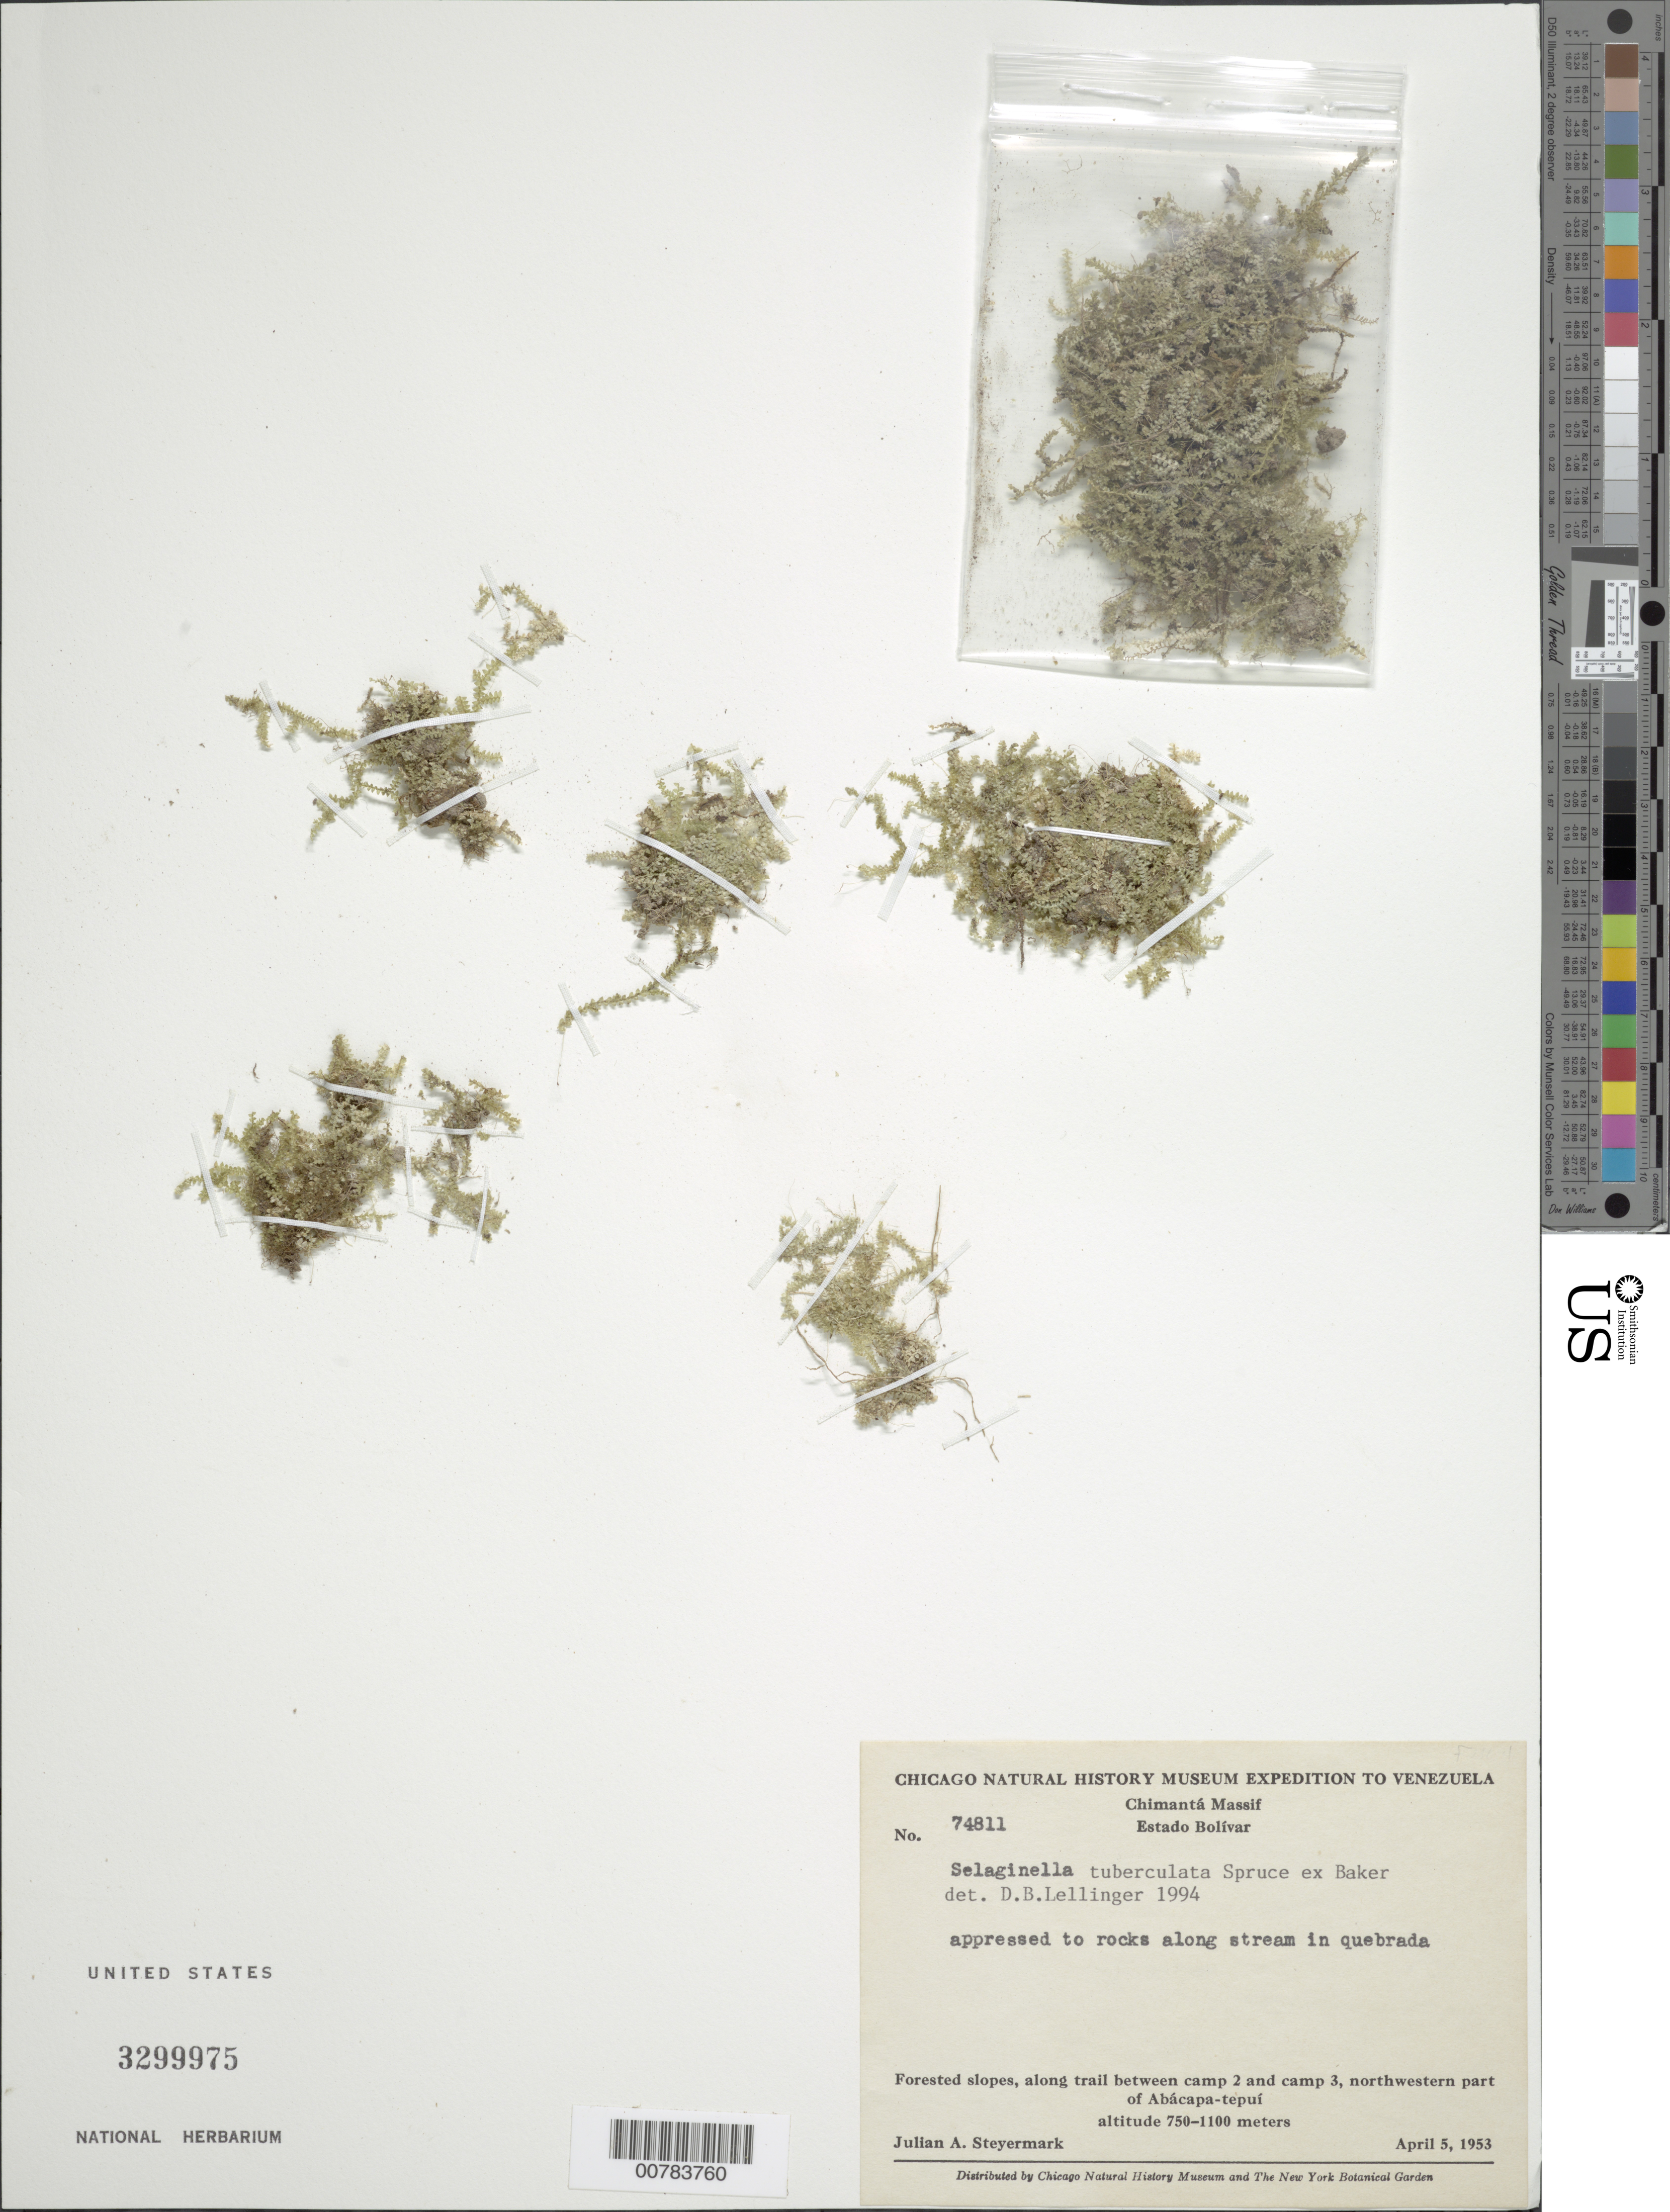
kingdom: Plantae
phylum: Tracheophyta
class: Lycopodiopsida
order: Selaginellales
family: Selaginellaceae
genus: Selaginella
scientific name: Selaginella tuberculata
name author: Spruce ex Baker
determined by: Lellinger, David B., (BOT), Smithsonian Institution - National Museum of Natural History (UNITED STATES)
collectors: J. Steyermark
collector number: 74811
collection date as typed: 5-Apr-53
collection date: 1953-04-05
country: Venezuela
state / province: Bolívar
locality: Chimantá Massif, Abácapa-tepuí, along trail between camp 2 and camp 3, NW part of Abácapa-tepuí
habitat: Forested slopes, along stream in quebrada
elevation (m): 750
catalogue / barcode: US 3299975